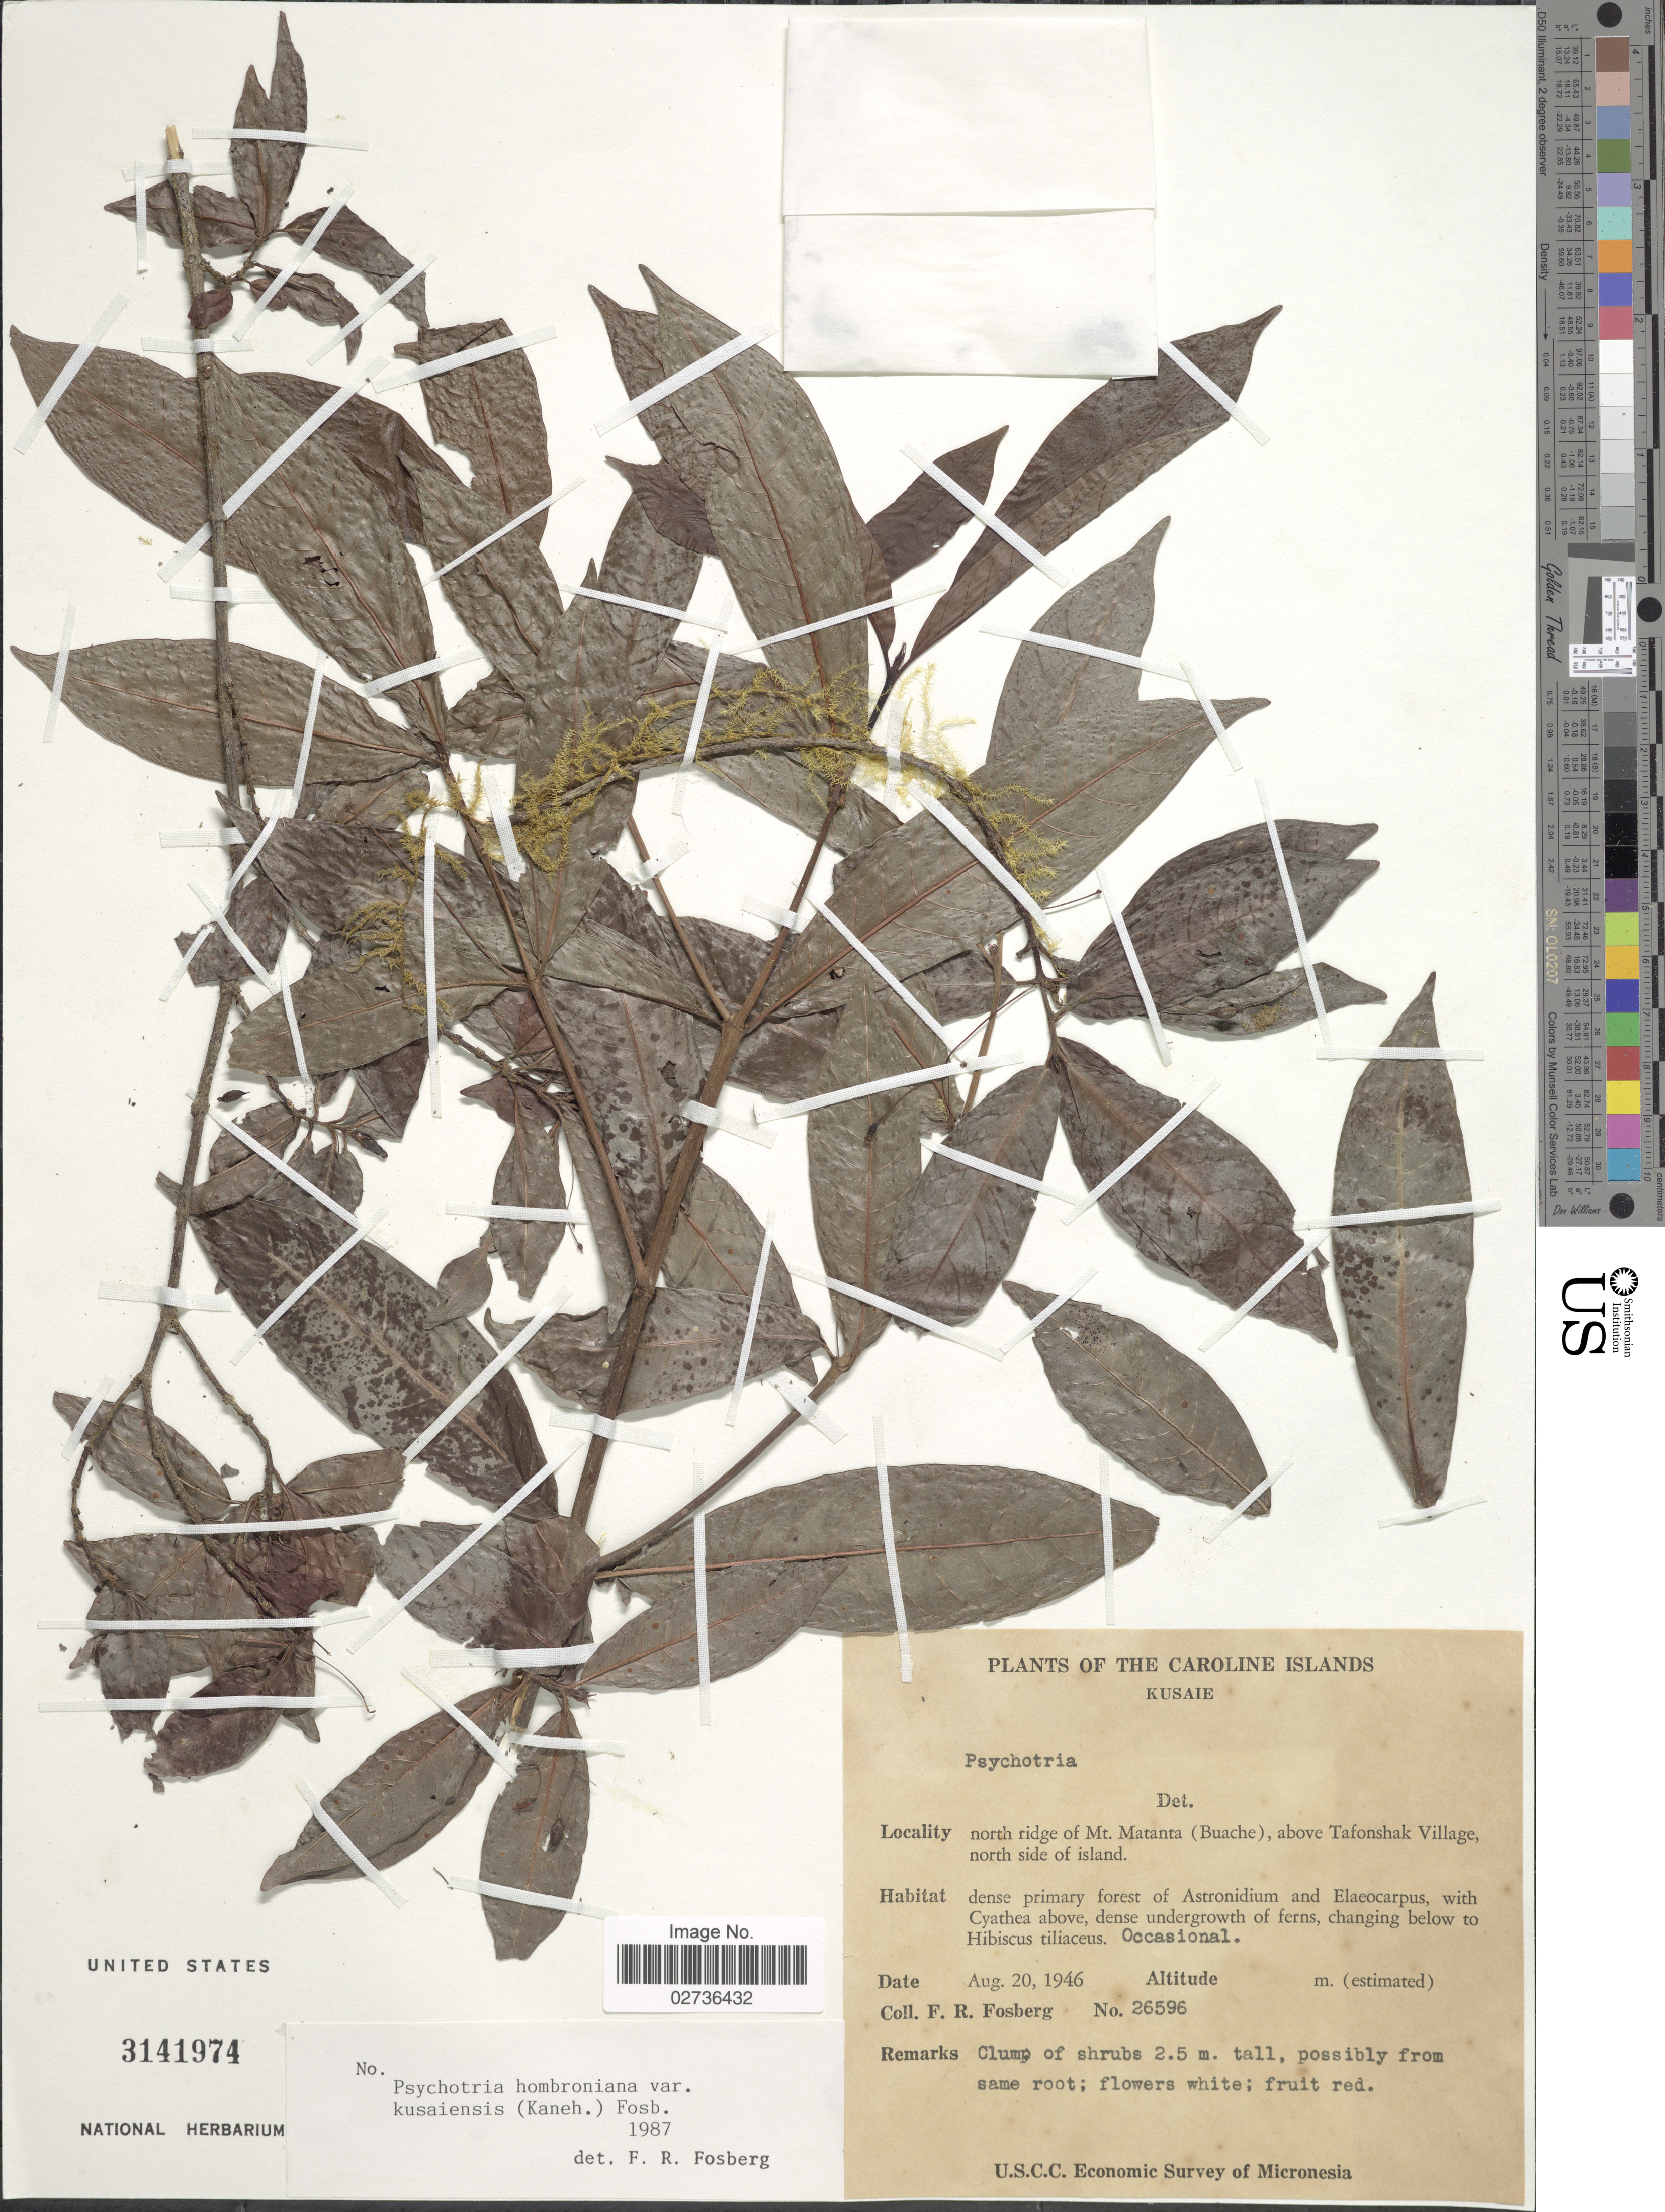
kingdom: Plantae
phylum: Tracheophyta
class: Magnoliopsida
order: Gentianales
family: Rubiaceae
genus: Psychotria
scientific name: Psychotria hombroniana var. kusaiensis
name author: (Kaneh.) Fosberg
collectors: F. R. Fosberg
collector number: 26596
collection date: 1946-08-20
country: Micronesia, Federated States of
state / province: Kosrae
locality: The Caroline Islands, Kusaie, north ridge of Mt. Matanta (Buache), above Tafonshak Village, north side of island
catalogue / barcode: US 3141974